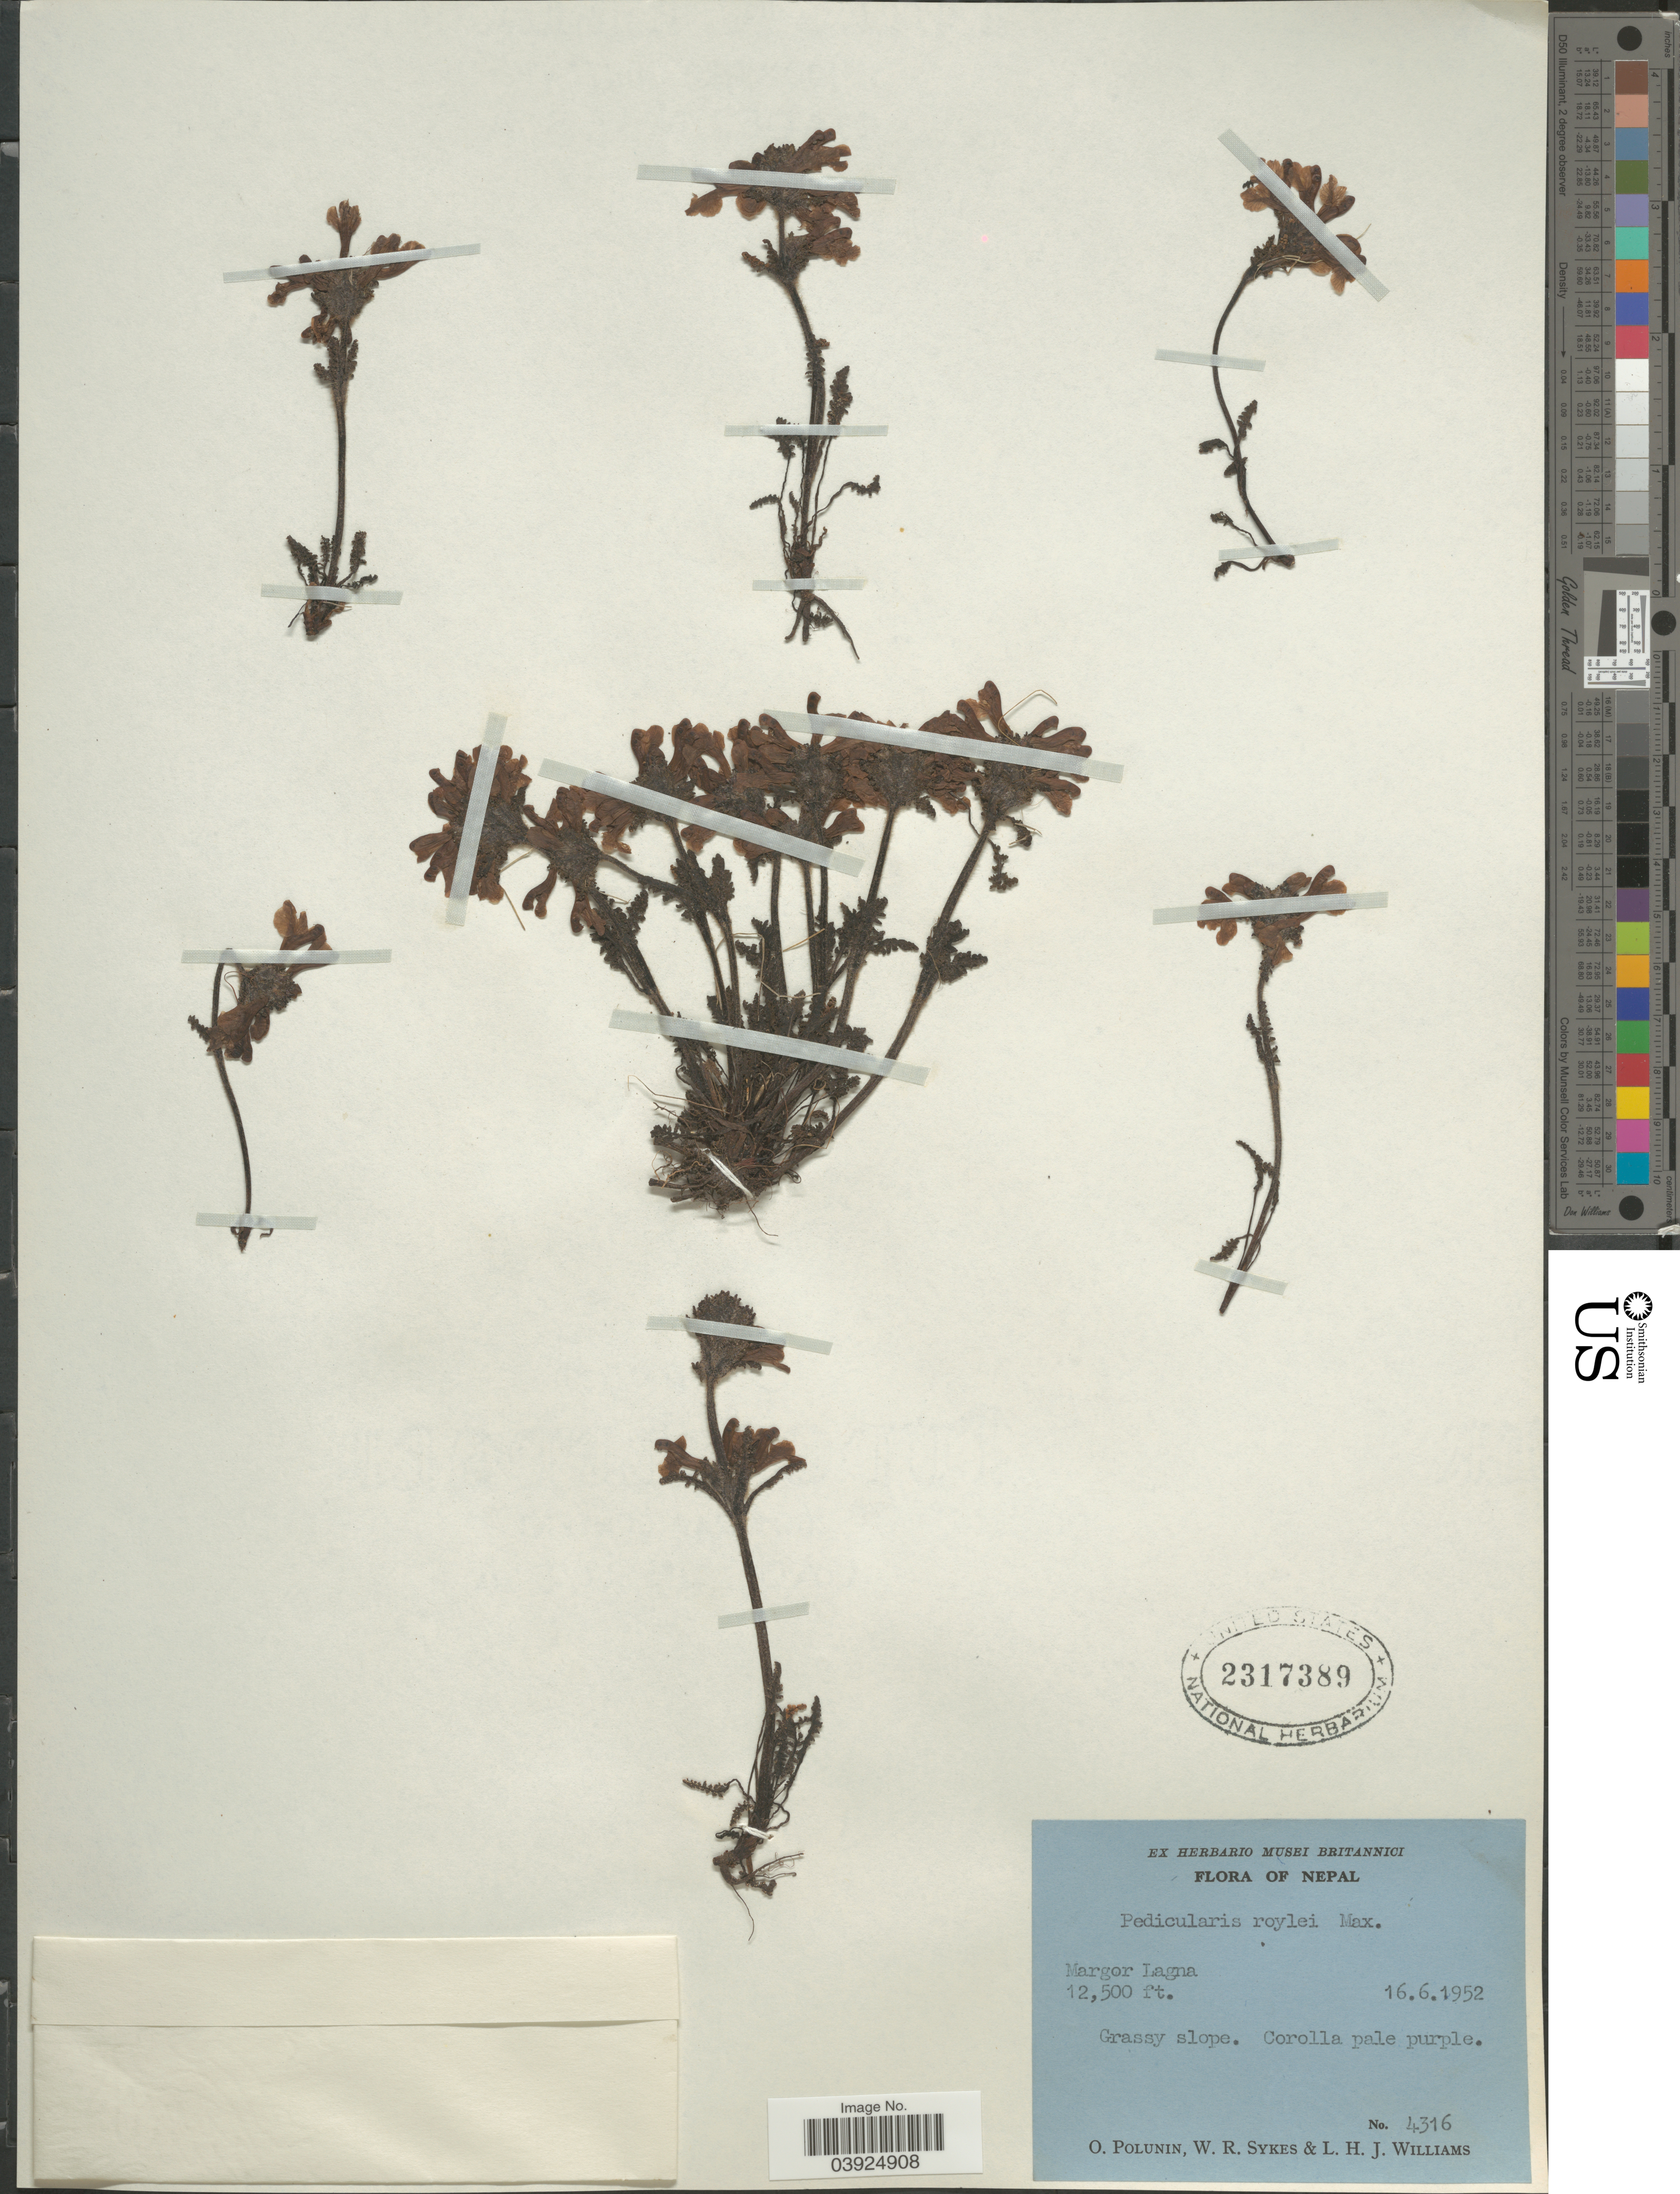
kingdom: Plantae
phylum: Tracheophyta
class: Magnoliopsida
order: Lamiales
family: Orobanchaceae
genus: Pedicularis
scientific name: Pedicularis roylei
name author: Maxim.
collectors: O. V. Polunin, W. R. Sykes & L. H. J. Williams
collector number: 4316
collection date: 1952-06-16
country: Nepal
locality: Margor Lagna.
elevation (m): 3810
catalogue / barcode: US 2317389